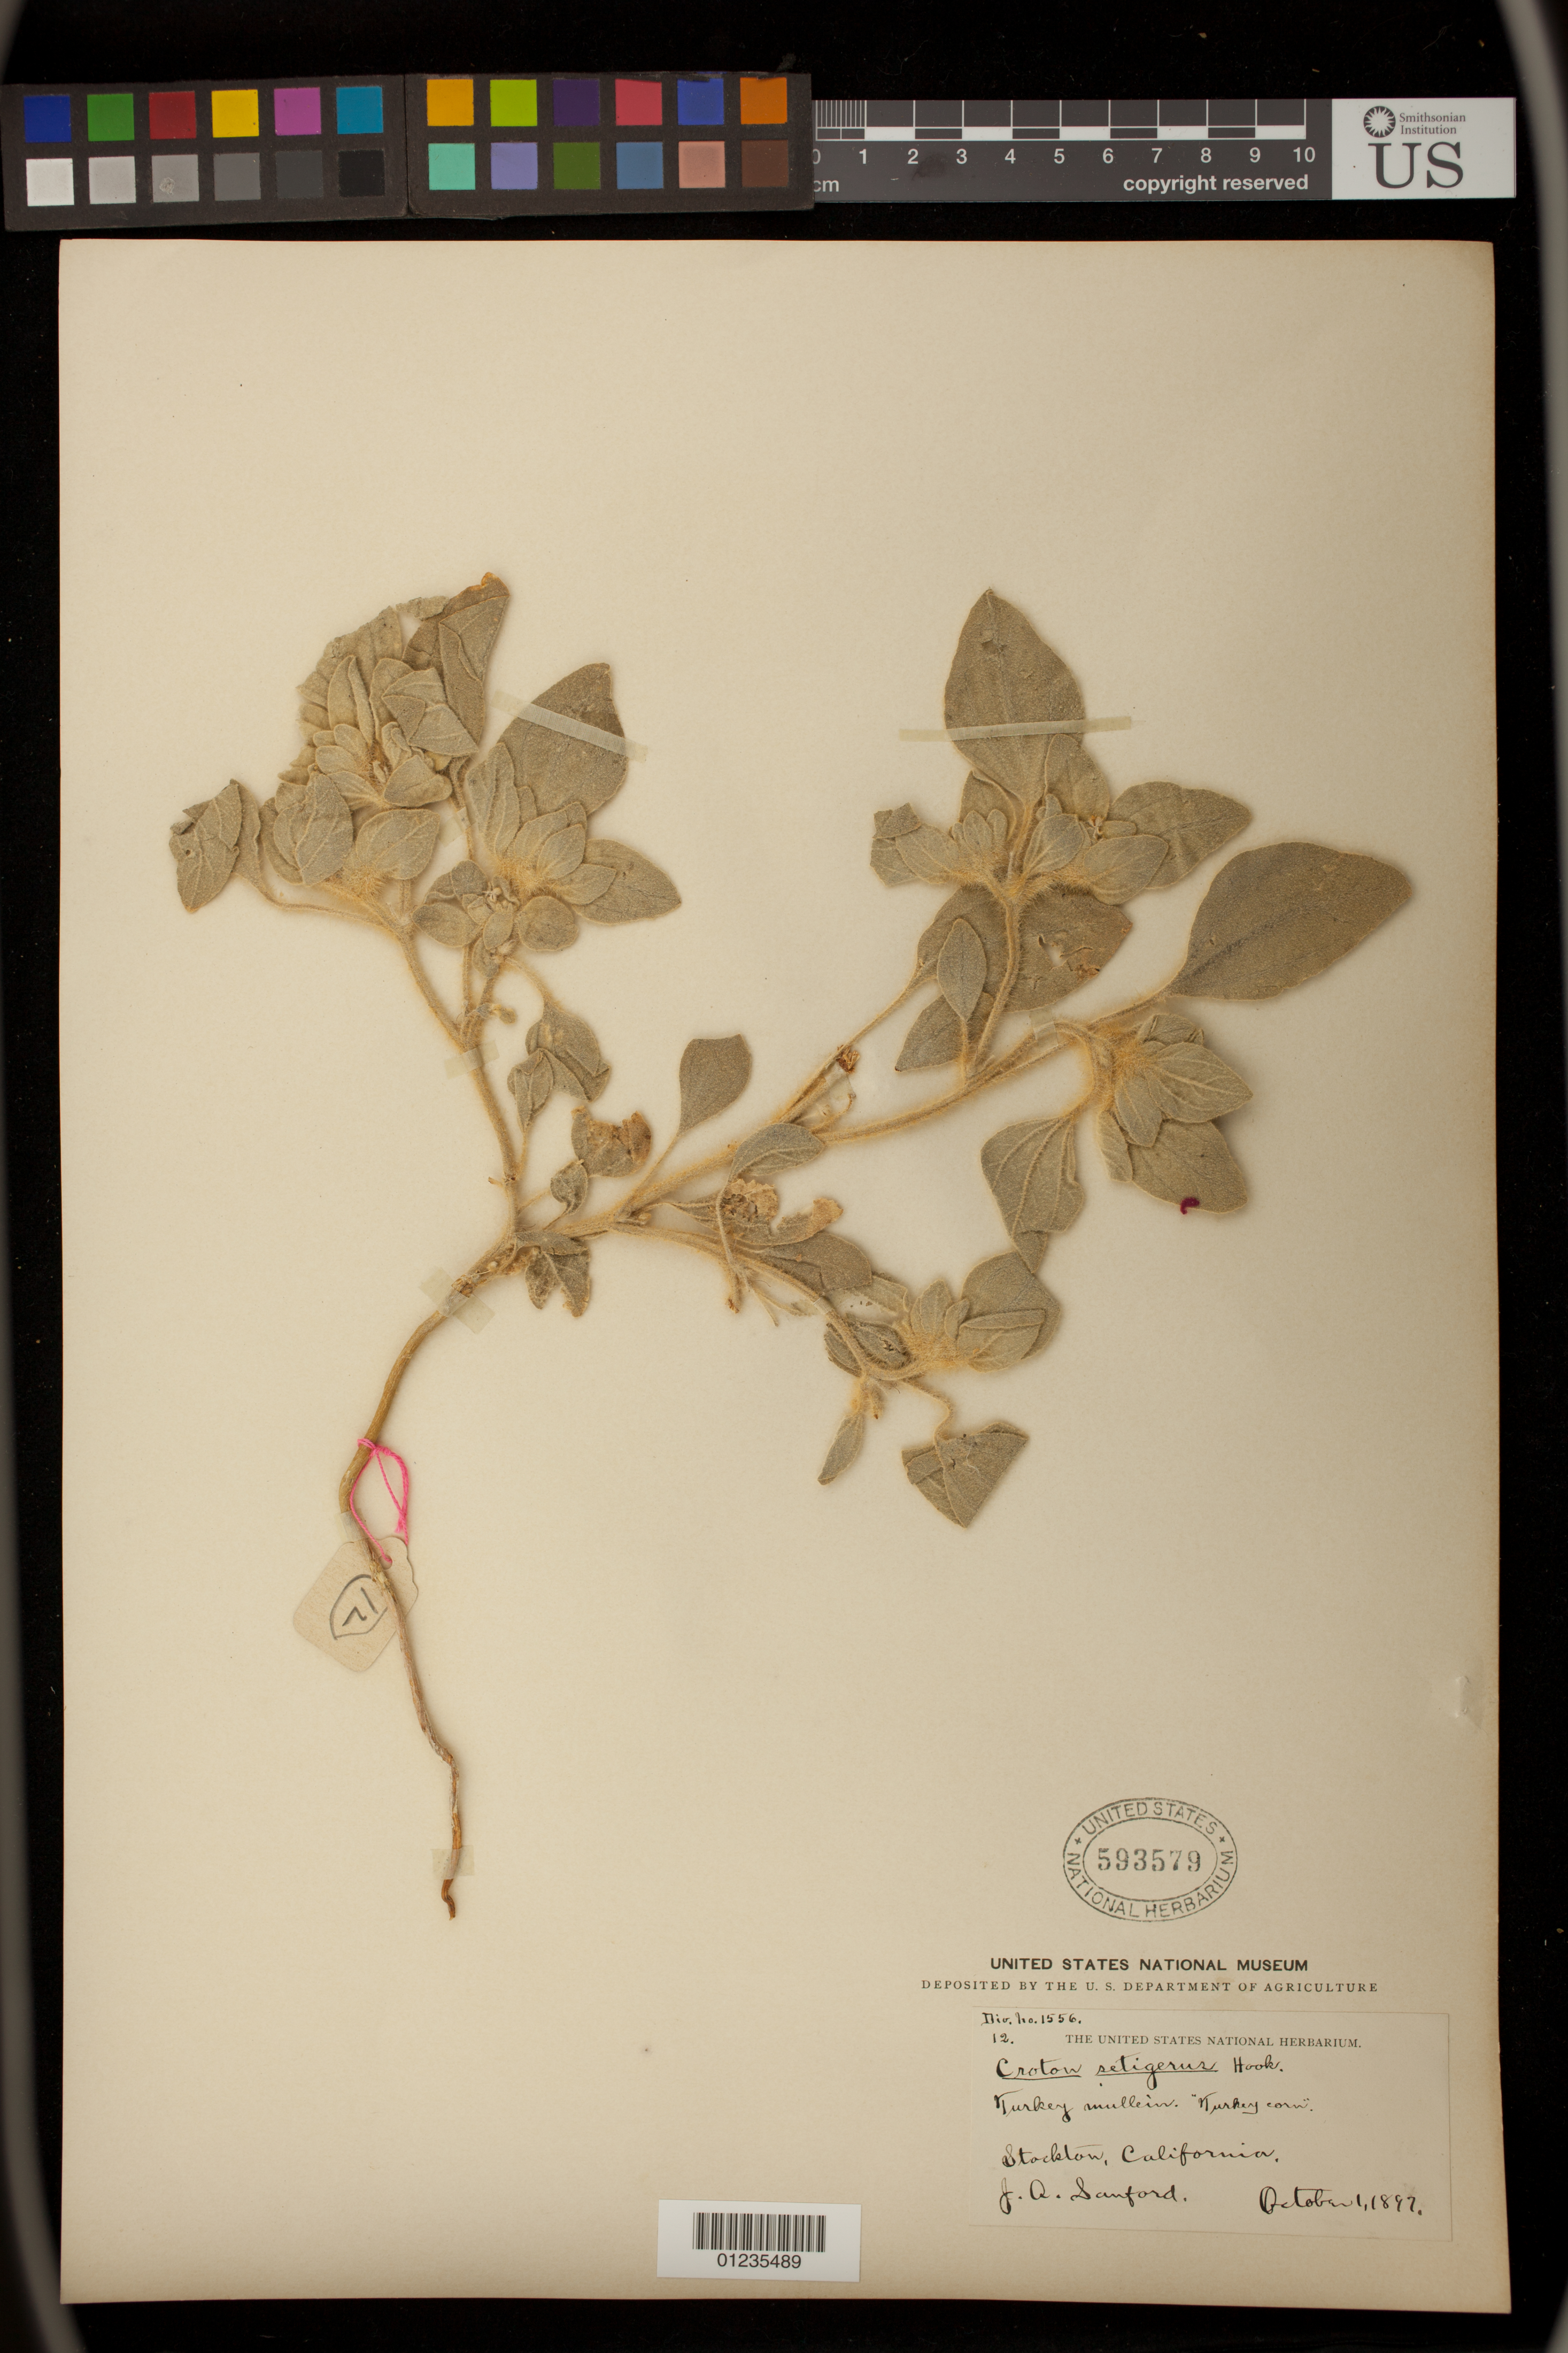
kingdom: Plantae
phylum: Tracheophyta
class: Magnoliopsida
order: Malpighiales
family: Euphorbiaceae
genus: Eremocarpus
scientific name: Eremocarpus setigerus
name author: (Hook.) Benth.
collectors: J. Sanford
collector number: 12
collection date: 1897-10-01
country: United States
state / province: California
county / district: San Joaquin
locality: Stockton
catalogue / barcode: US 593579